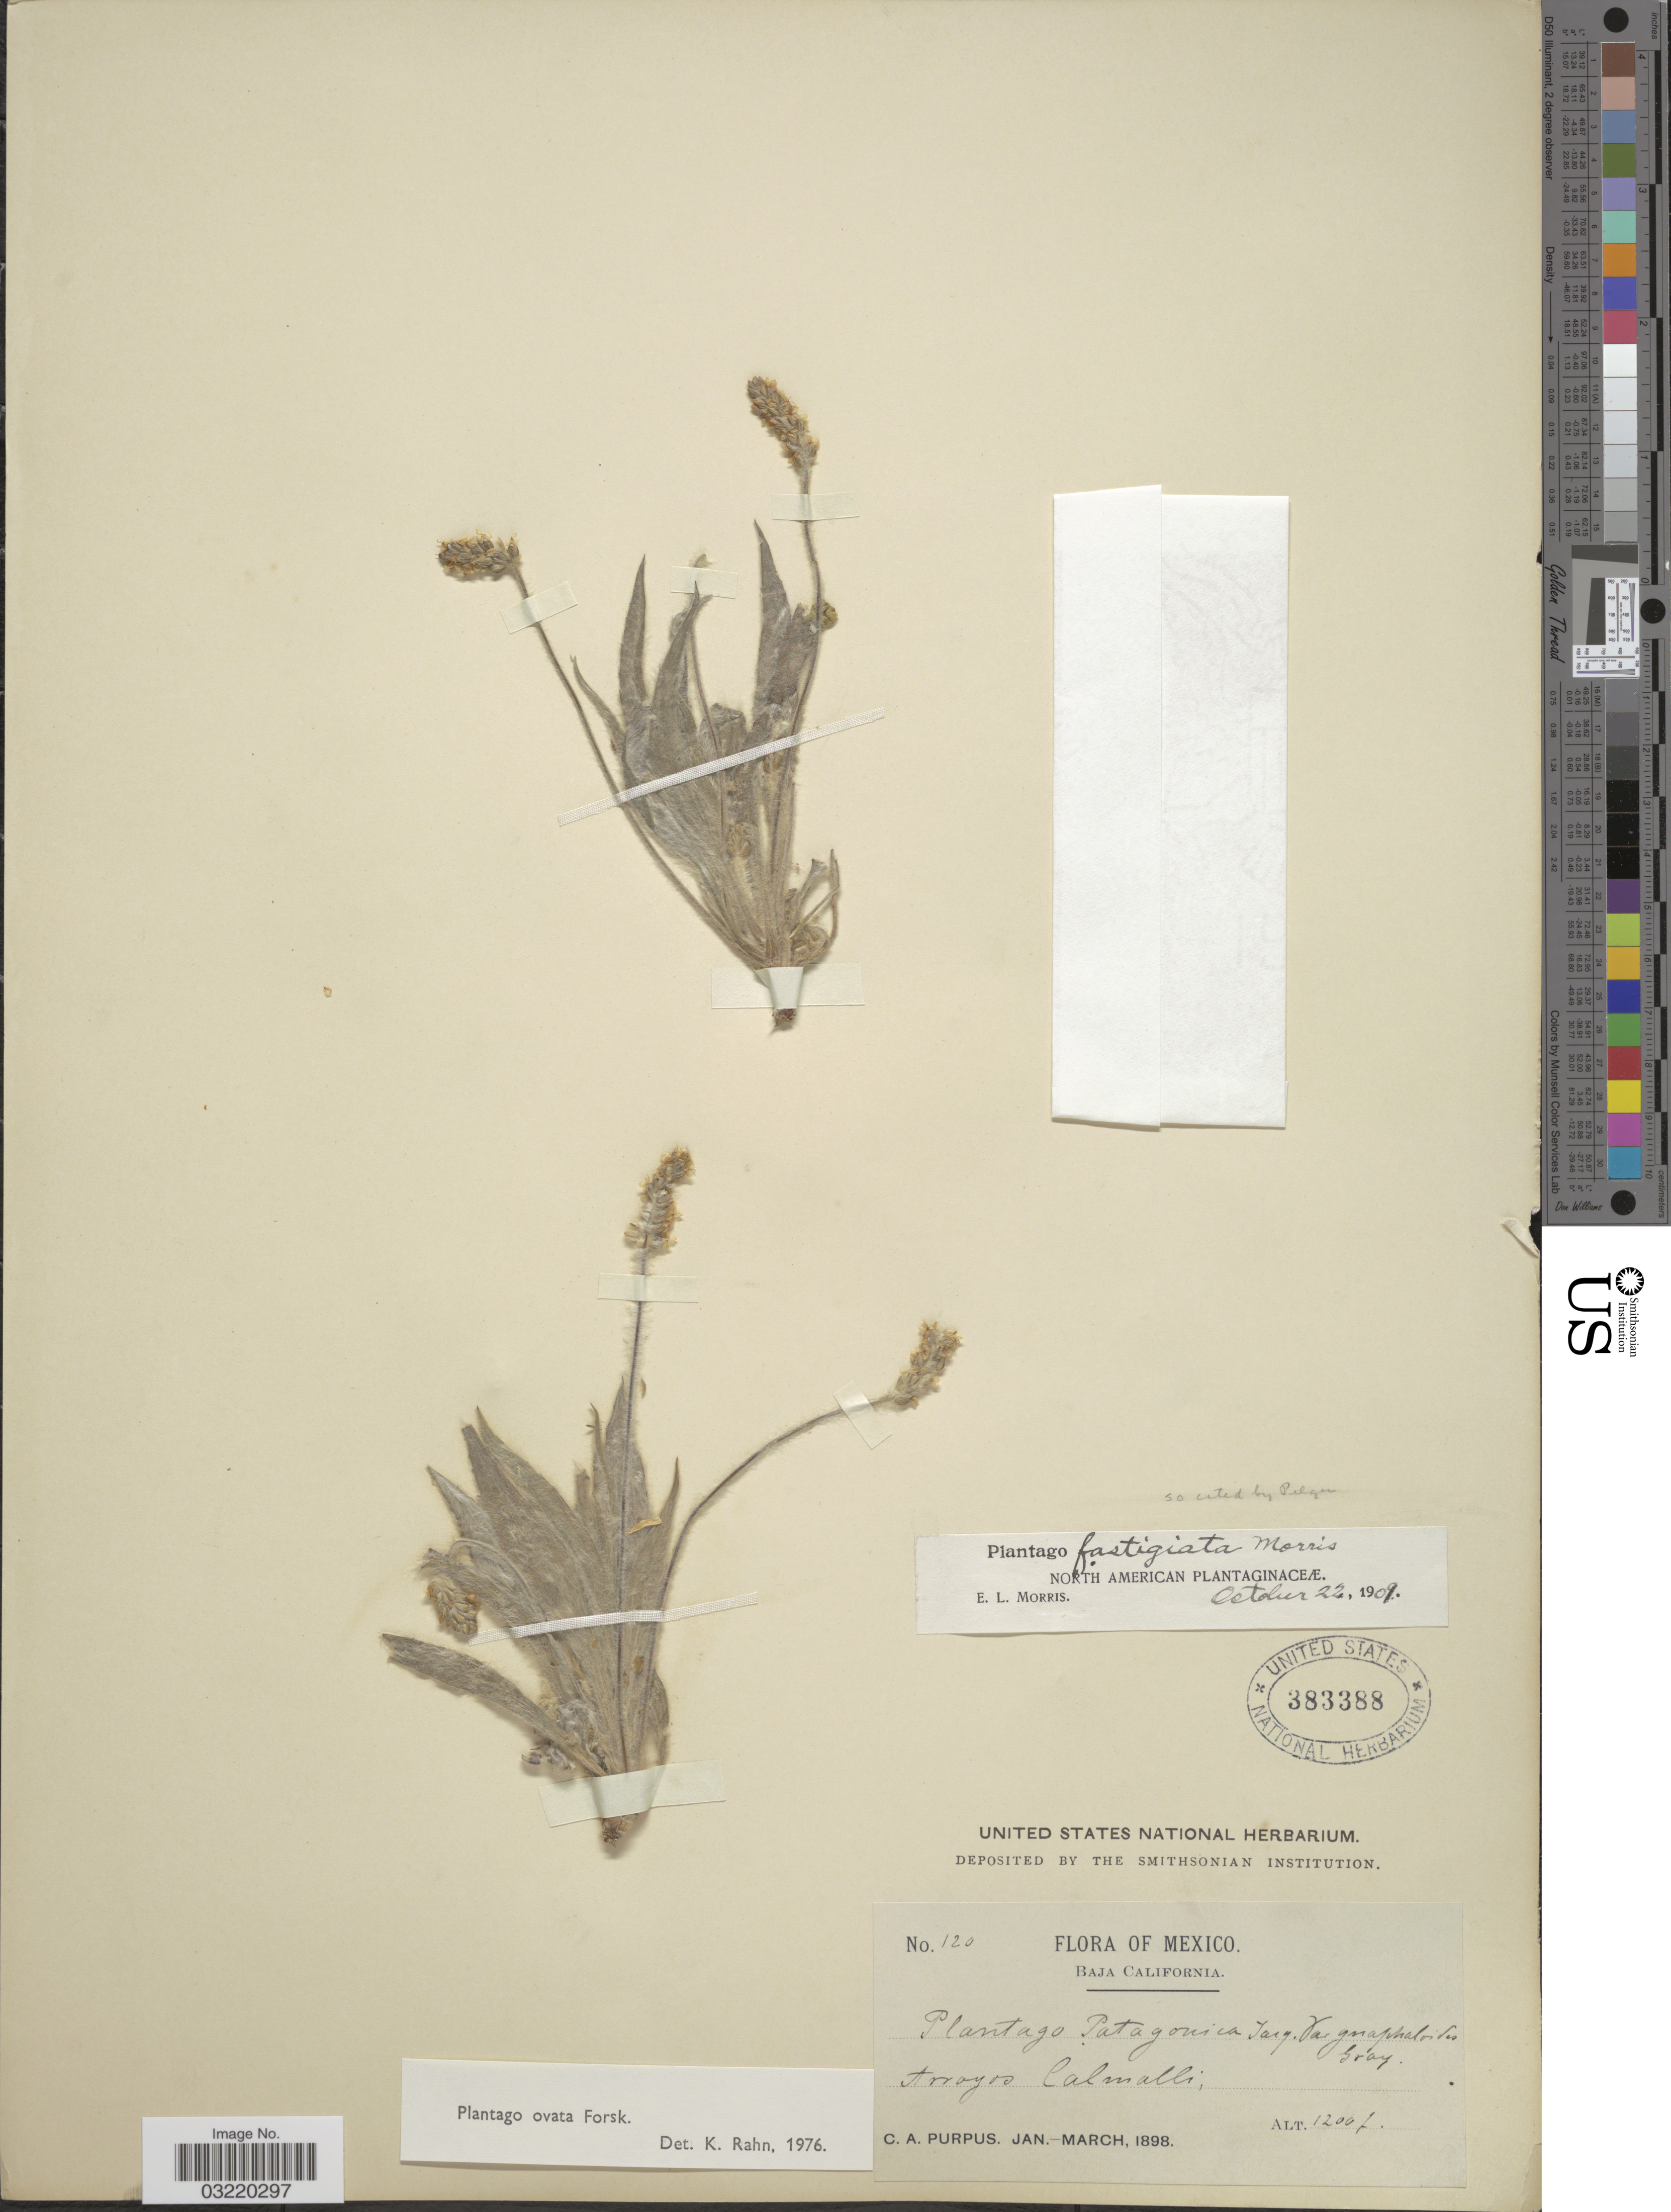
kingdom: Plantae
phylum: Tracheophyta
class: Magnoliopsida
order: Lamiales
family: Plantaginaceae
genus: Plantago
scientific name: Plantago ovata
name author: Forssk.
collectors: C. A. Purpus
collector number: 120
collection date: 1898-01/1898-03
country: Mexico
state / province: Baja California Norte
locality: Arroyos Calmalli.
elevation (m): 366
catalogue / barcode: US 383388